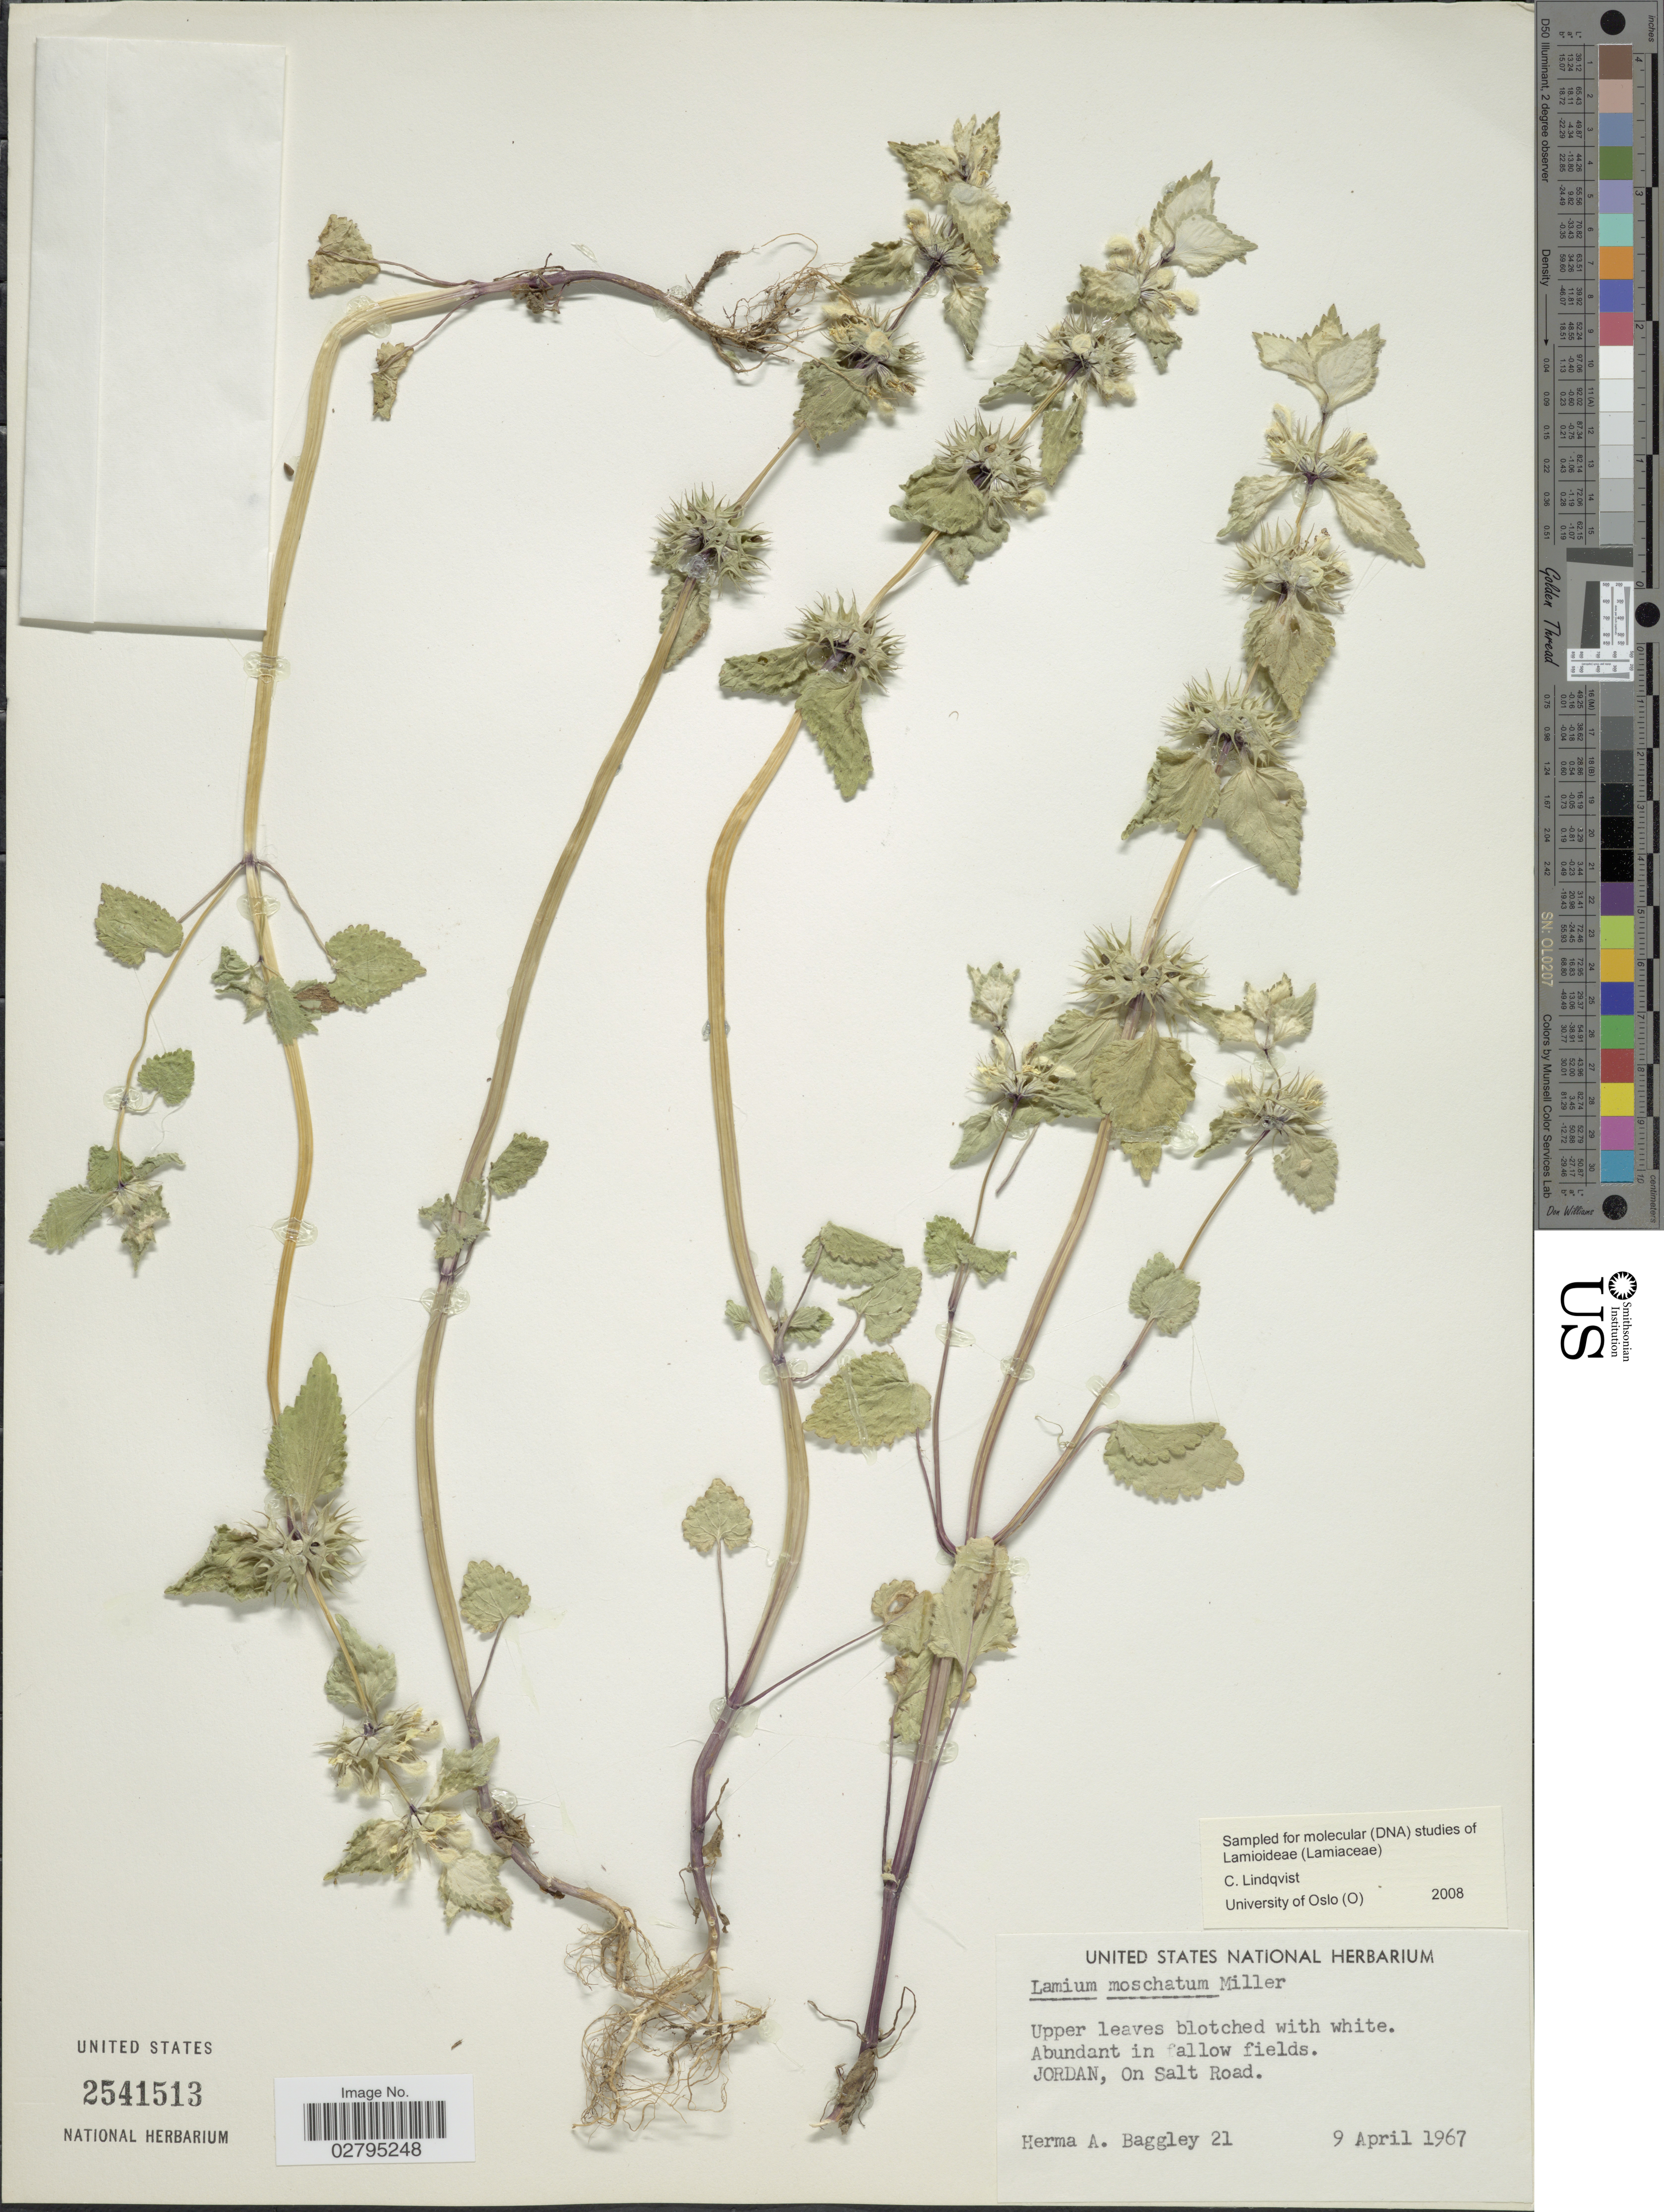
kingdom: Plantae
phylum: Tracheophyta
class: Magnoliopsida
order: Lamiales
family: Lamiaceae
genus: Lamium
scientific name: Lamium moschatum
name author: Mill.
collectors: H. Baggley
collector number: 21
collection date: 1967-04-09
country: Jordan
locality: Salt Road.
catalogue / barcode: US 2541513